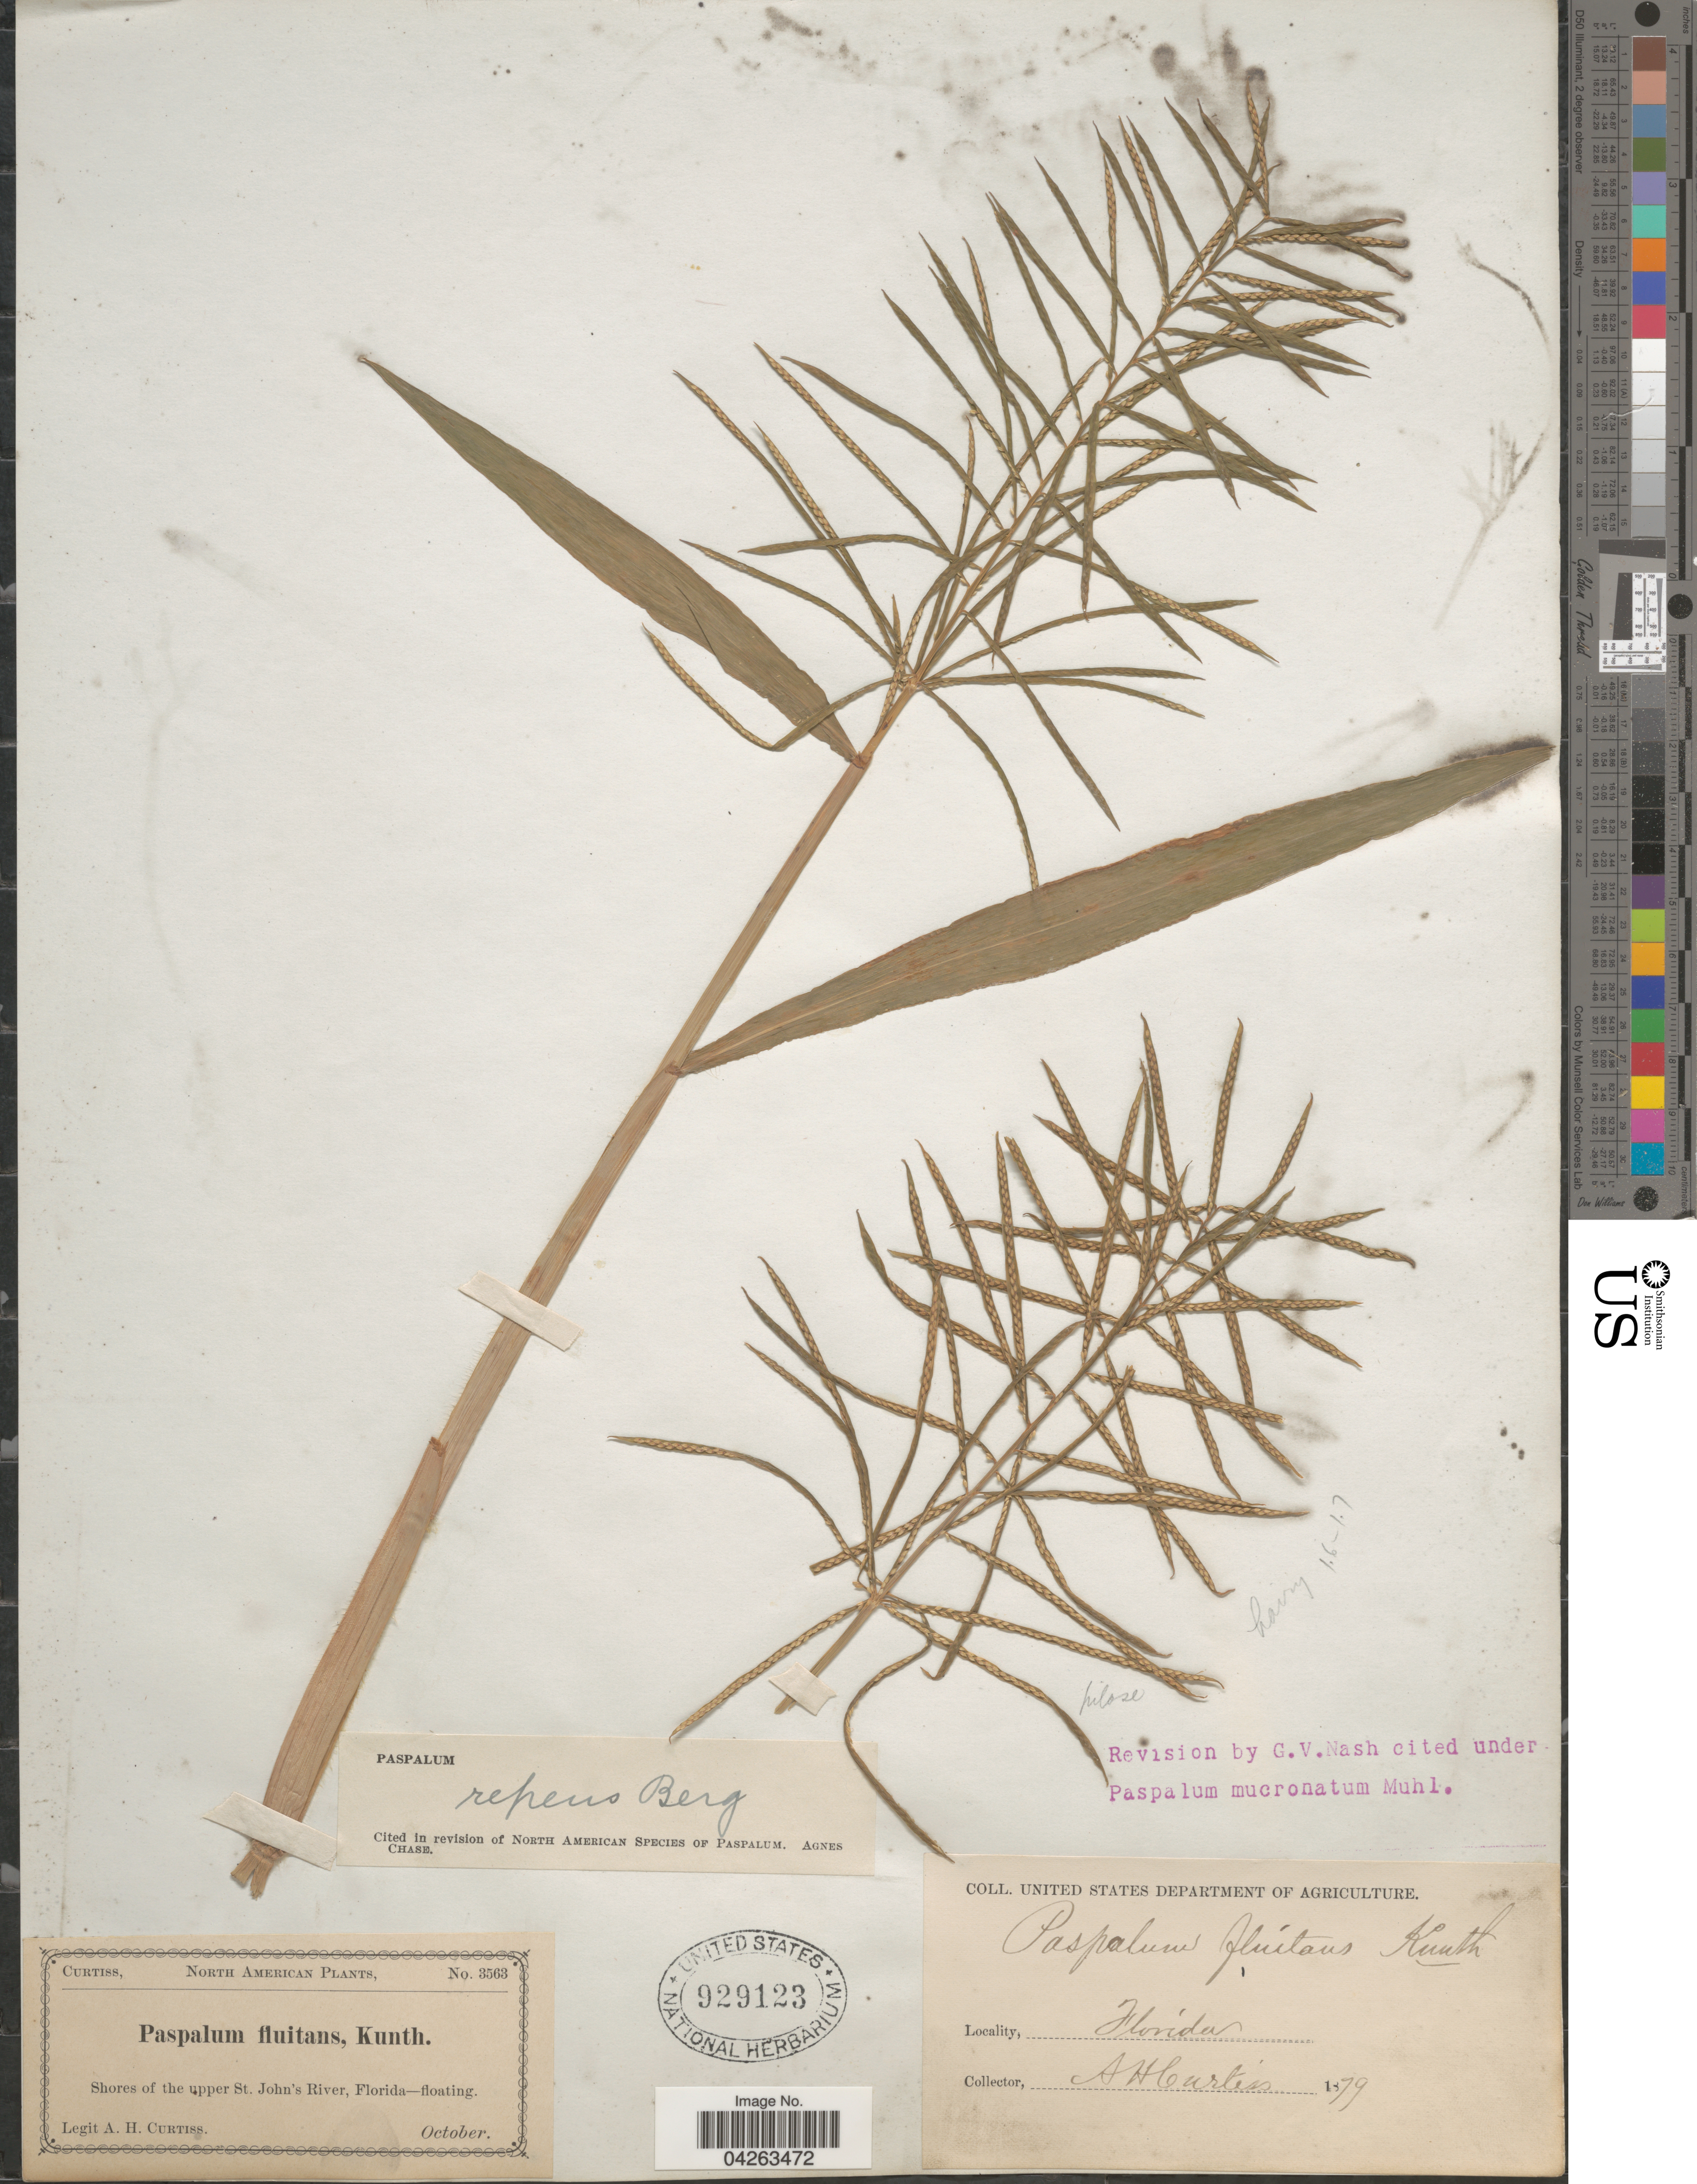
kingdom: Plantae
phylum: Tracheophyta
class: Liliopsida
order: Poales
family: Poaceae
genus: Paspalum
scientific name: Paspalum repens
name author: P.J. Bergius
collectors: A. H. Curtiss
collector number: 3563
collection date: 1879-10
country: United States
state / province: Florida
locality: Shores of the upper St. John's River.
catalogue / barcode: US 929123